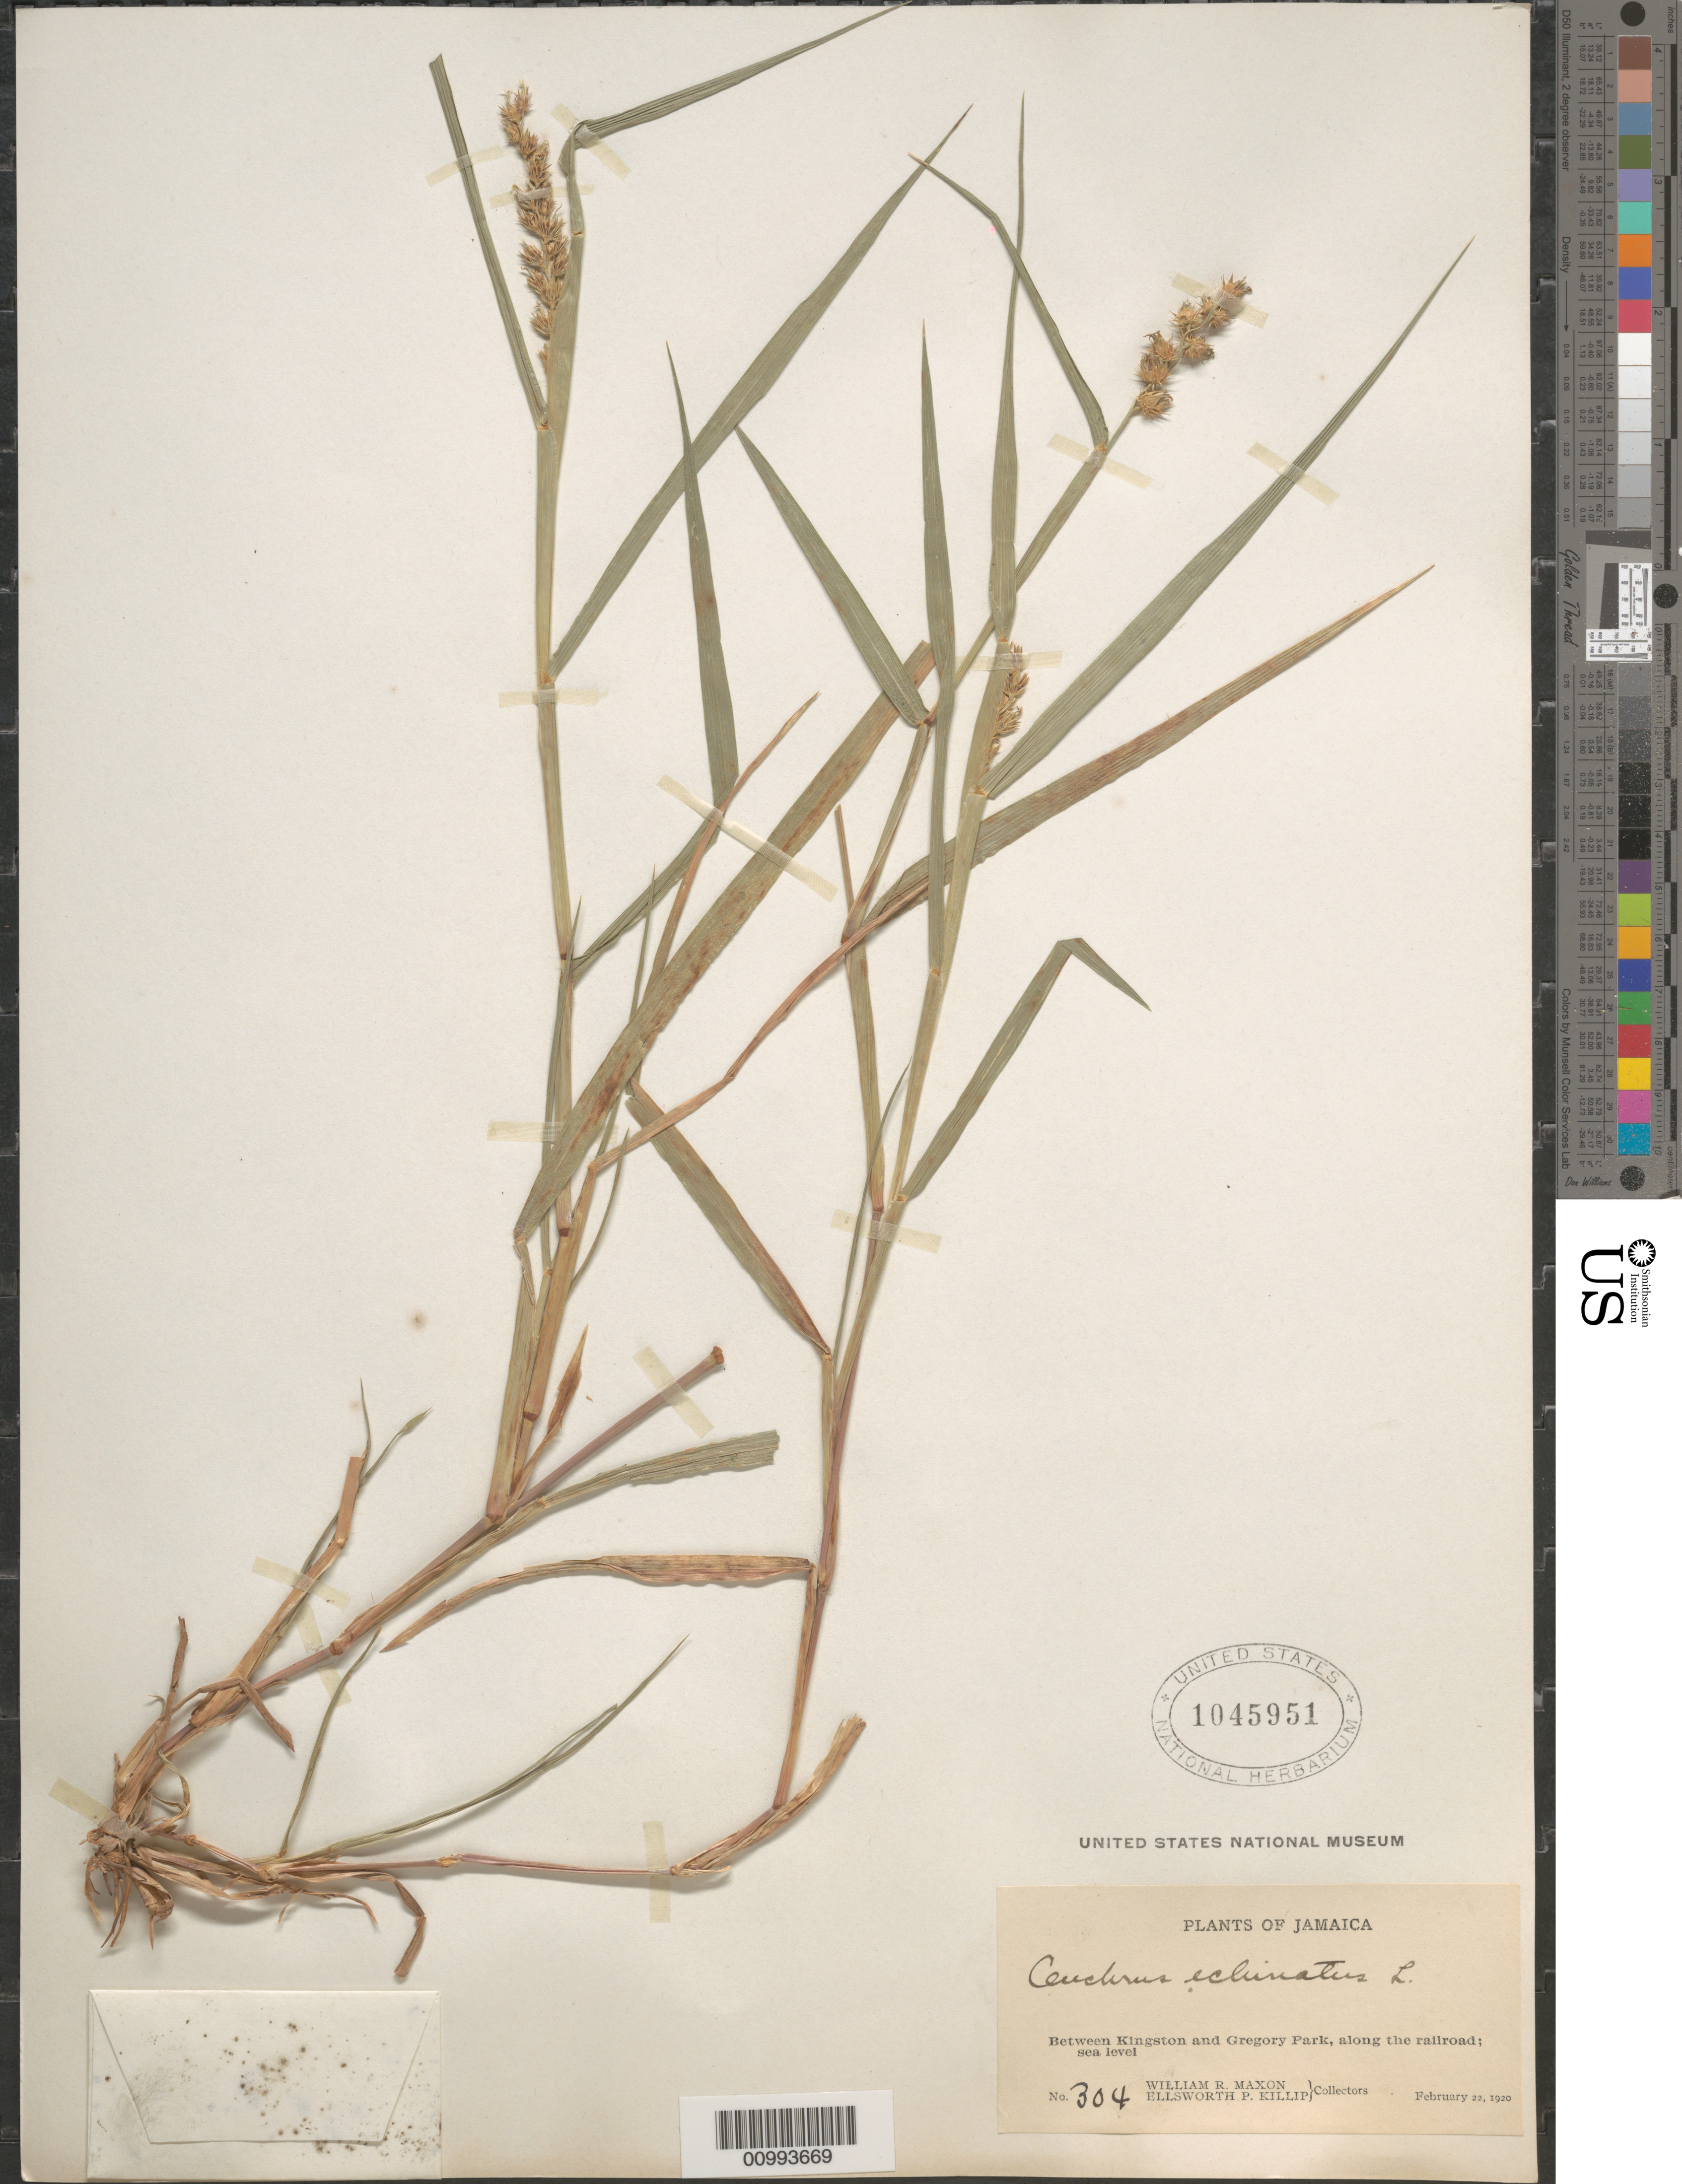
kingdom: Plantae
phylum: Tracheophyta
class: Liliopsida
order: Poales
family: Poaceae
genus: Cenchrus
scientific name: Cenchrus echinatus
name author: L.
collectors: W. R. Maxon & E. P. Killip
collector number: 304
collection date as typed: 22 Feb 1920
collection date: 1920-02-22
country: Jamaica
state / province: Saint Catherine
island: Jamaica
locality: Between Kingston and Gregory Park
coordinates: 0 N, 0 E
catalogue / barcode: US 1045951